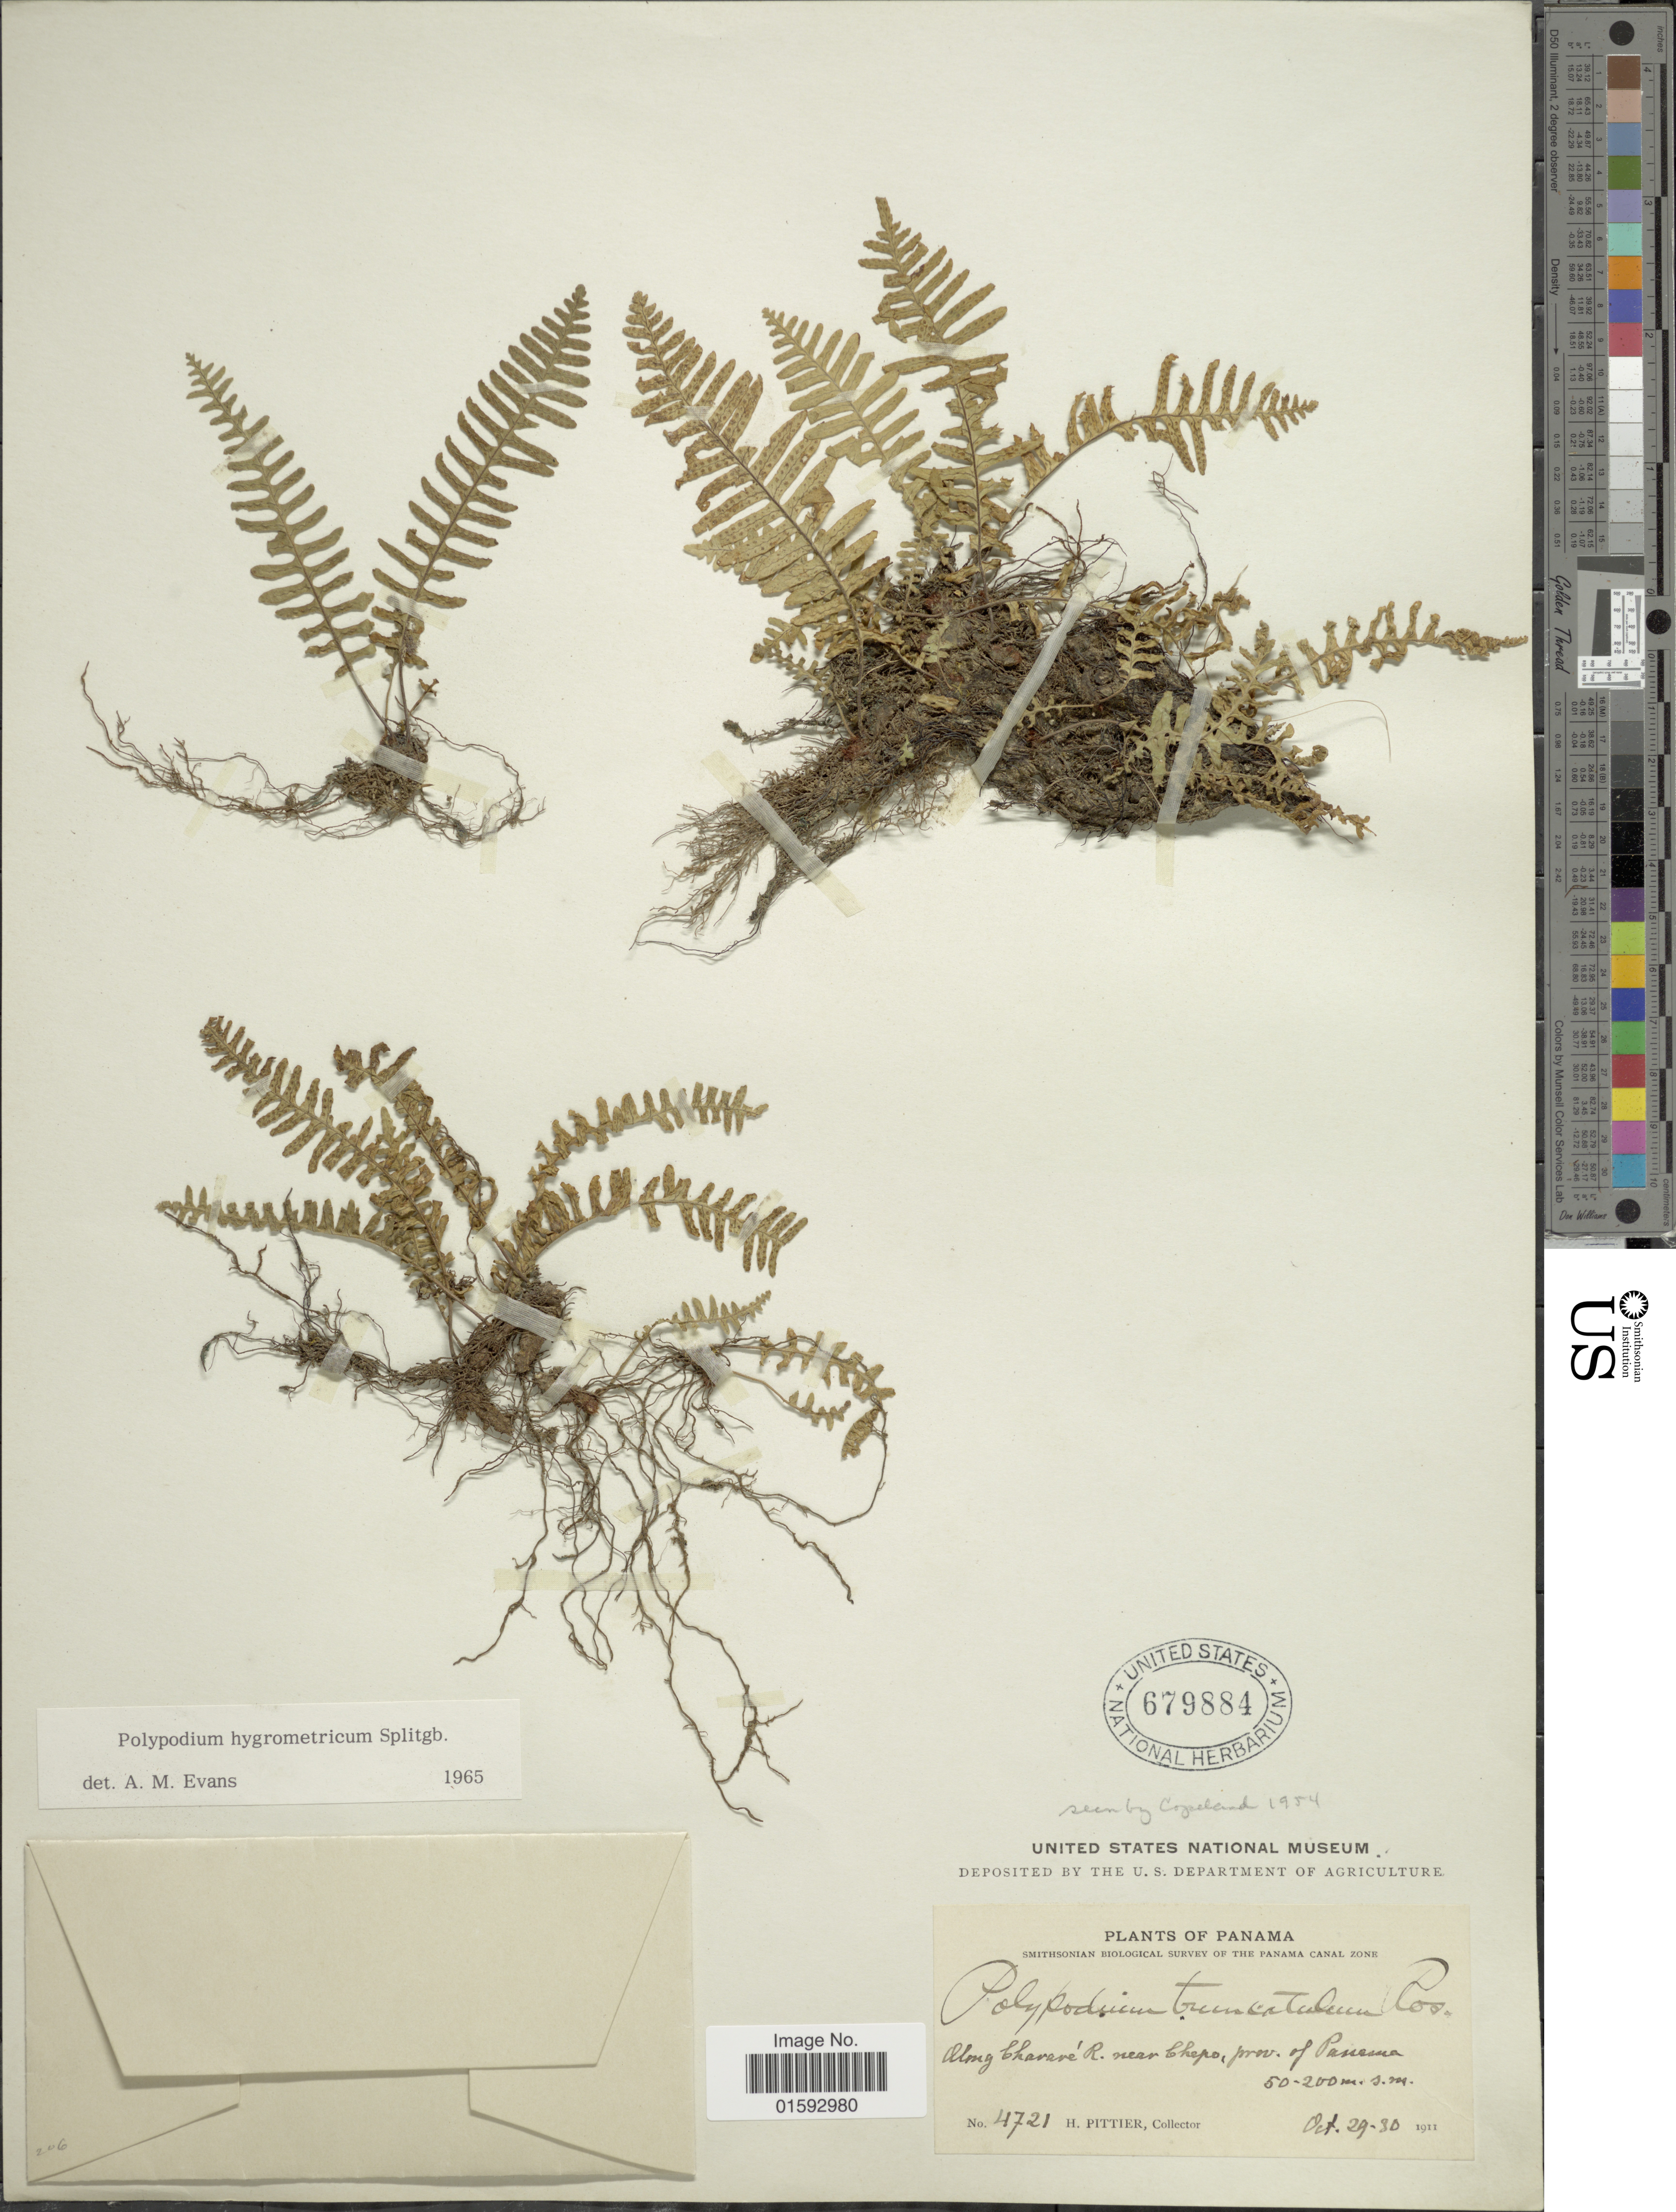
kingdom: Plantae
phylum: Tracheophyta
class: Polypodiopsida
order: Polypodiales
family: Polypodiaceae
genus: Pecluma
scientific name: Pecluma hygrometrica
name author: (Splitg.) M.G. Price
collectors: H. F. Pittier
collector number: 4721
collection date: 1911-10-29/1911-10-30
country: Panama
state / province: Panamá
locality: Along Charare R near Chepo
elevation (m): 50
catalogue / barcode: US 679884